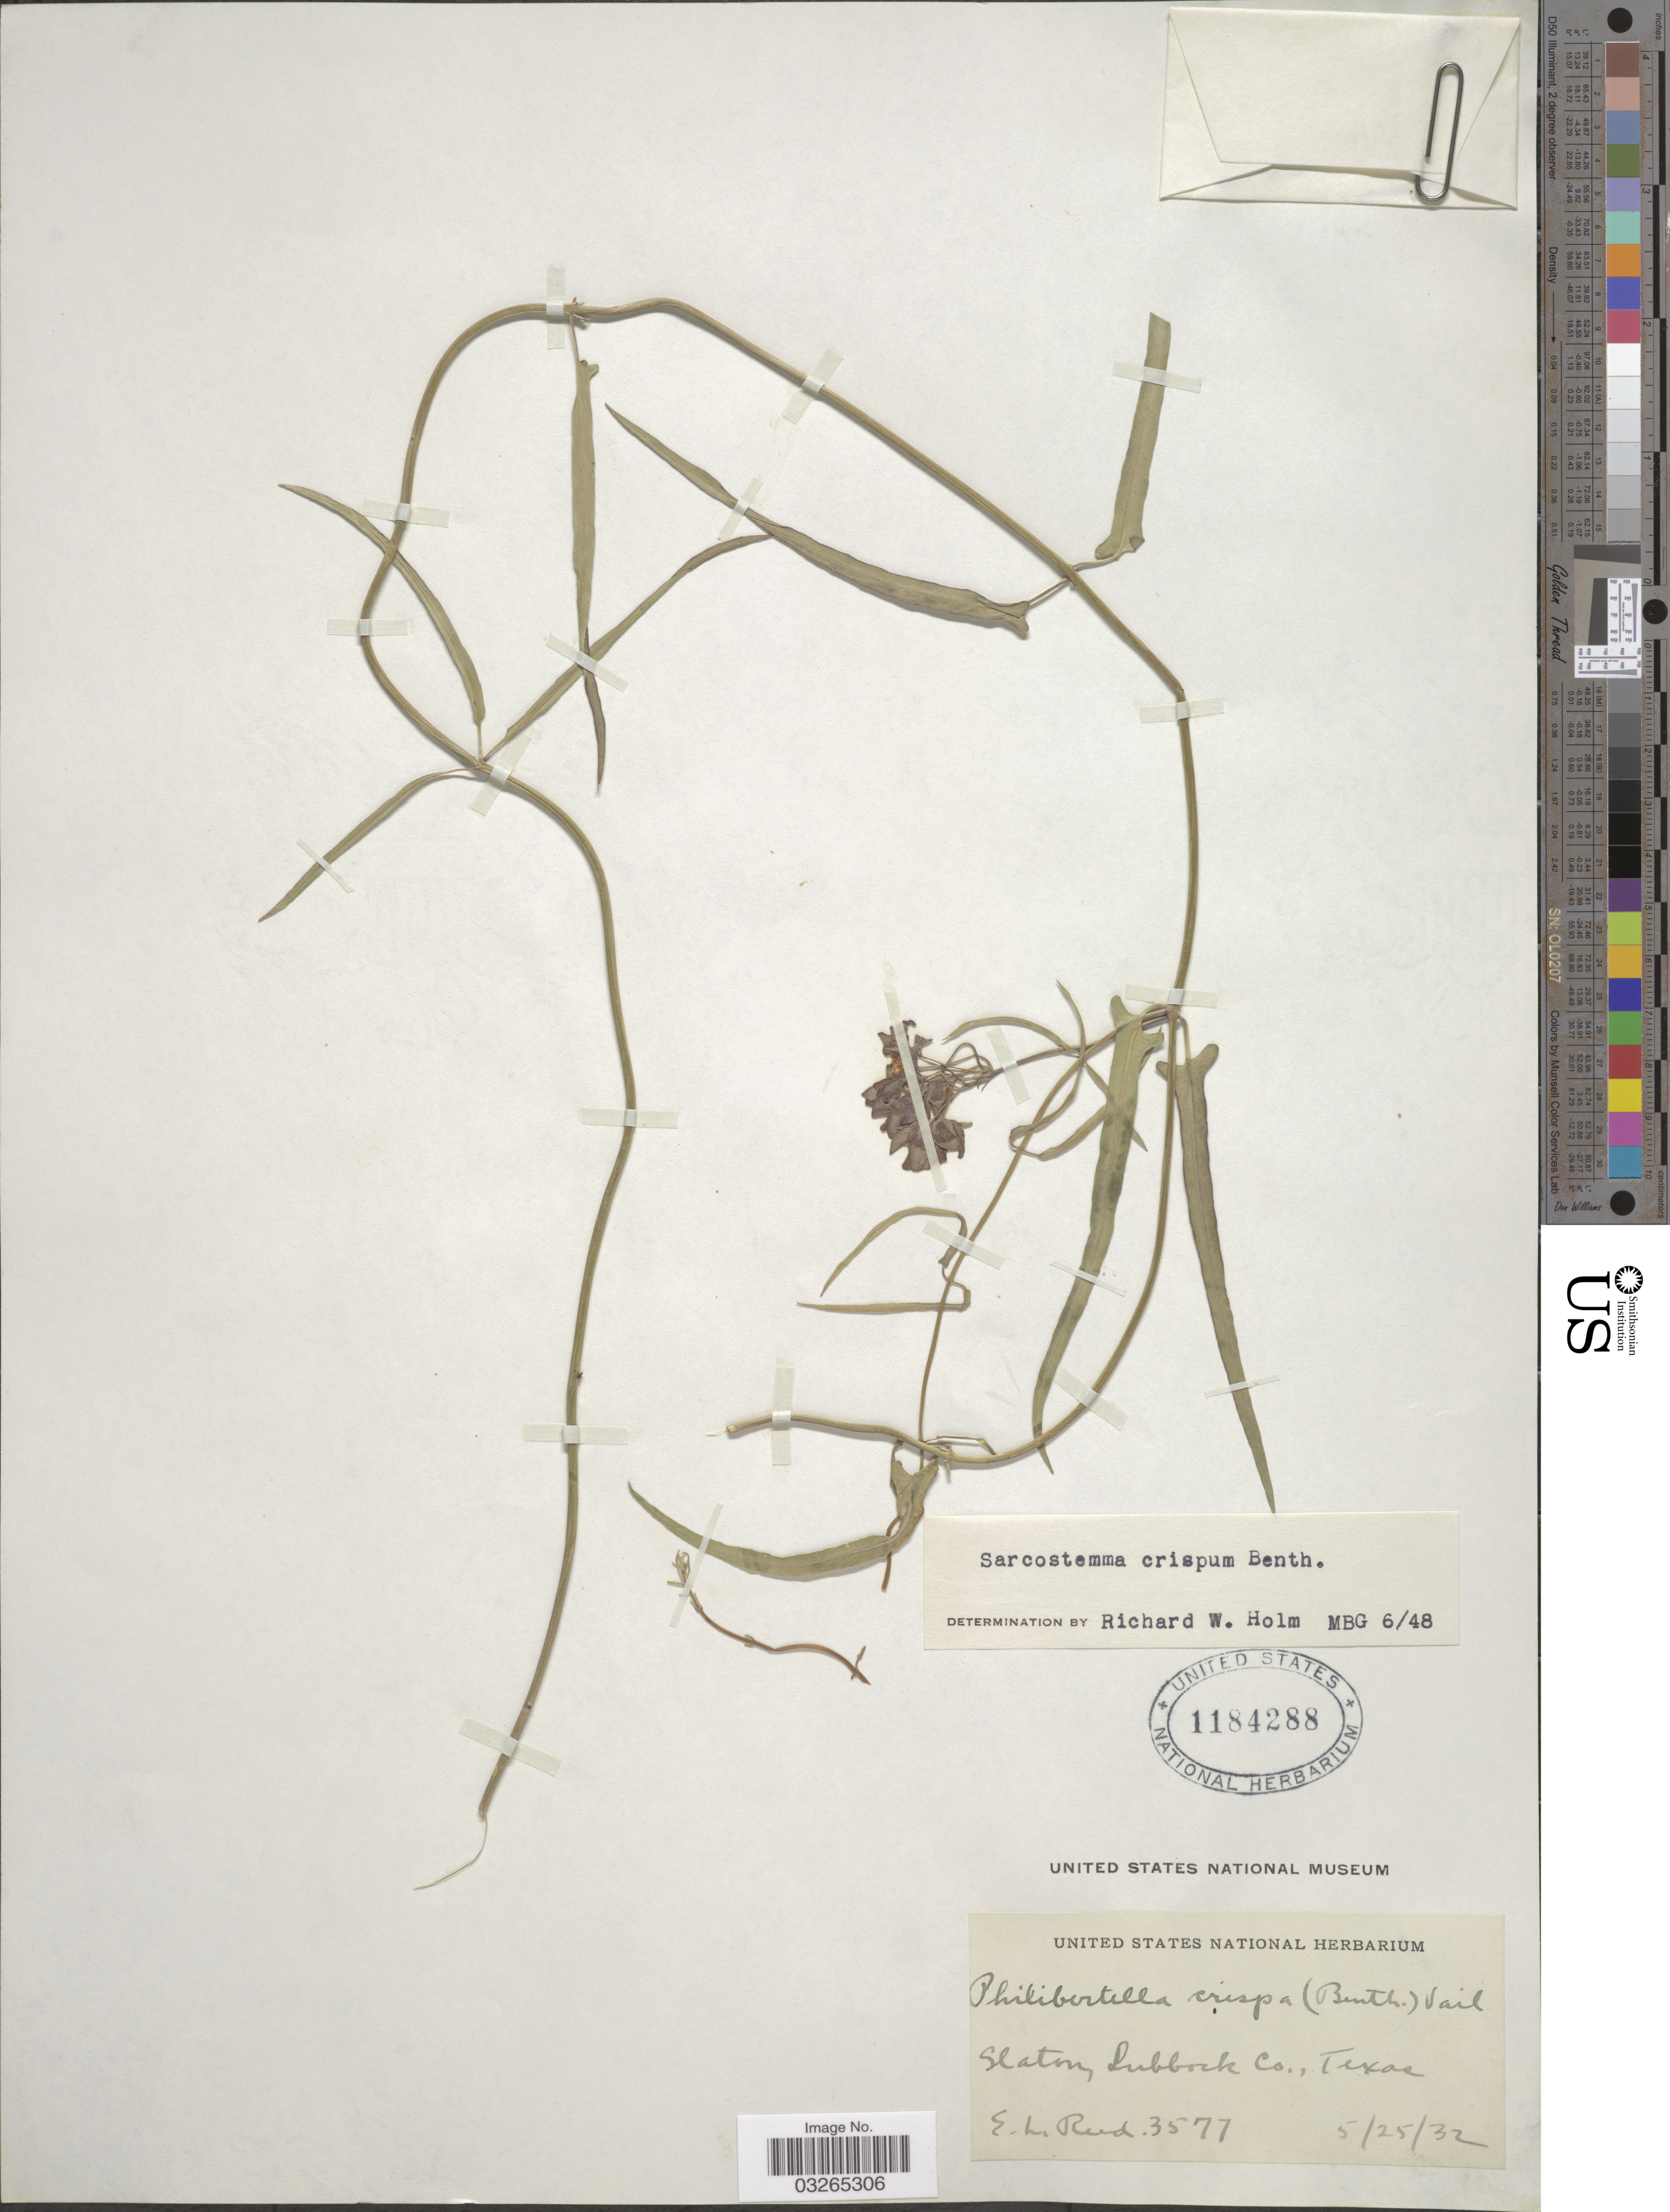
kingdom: Plantae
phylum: Tracheophyta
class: Magnoliopsida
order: Gentianales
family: Apocynaceae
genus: Sarcostemma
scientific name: Sarcostemma crispum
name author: Benth.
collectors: E. Reed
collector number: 3577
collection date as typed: Transcribed d/m/y: 25/5/32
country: United States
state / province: Texas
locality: Slaton Lubbock Co.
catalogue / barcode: US 1184288